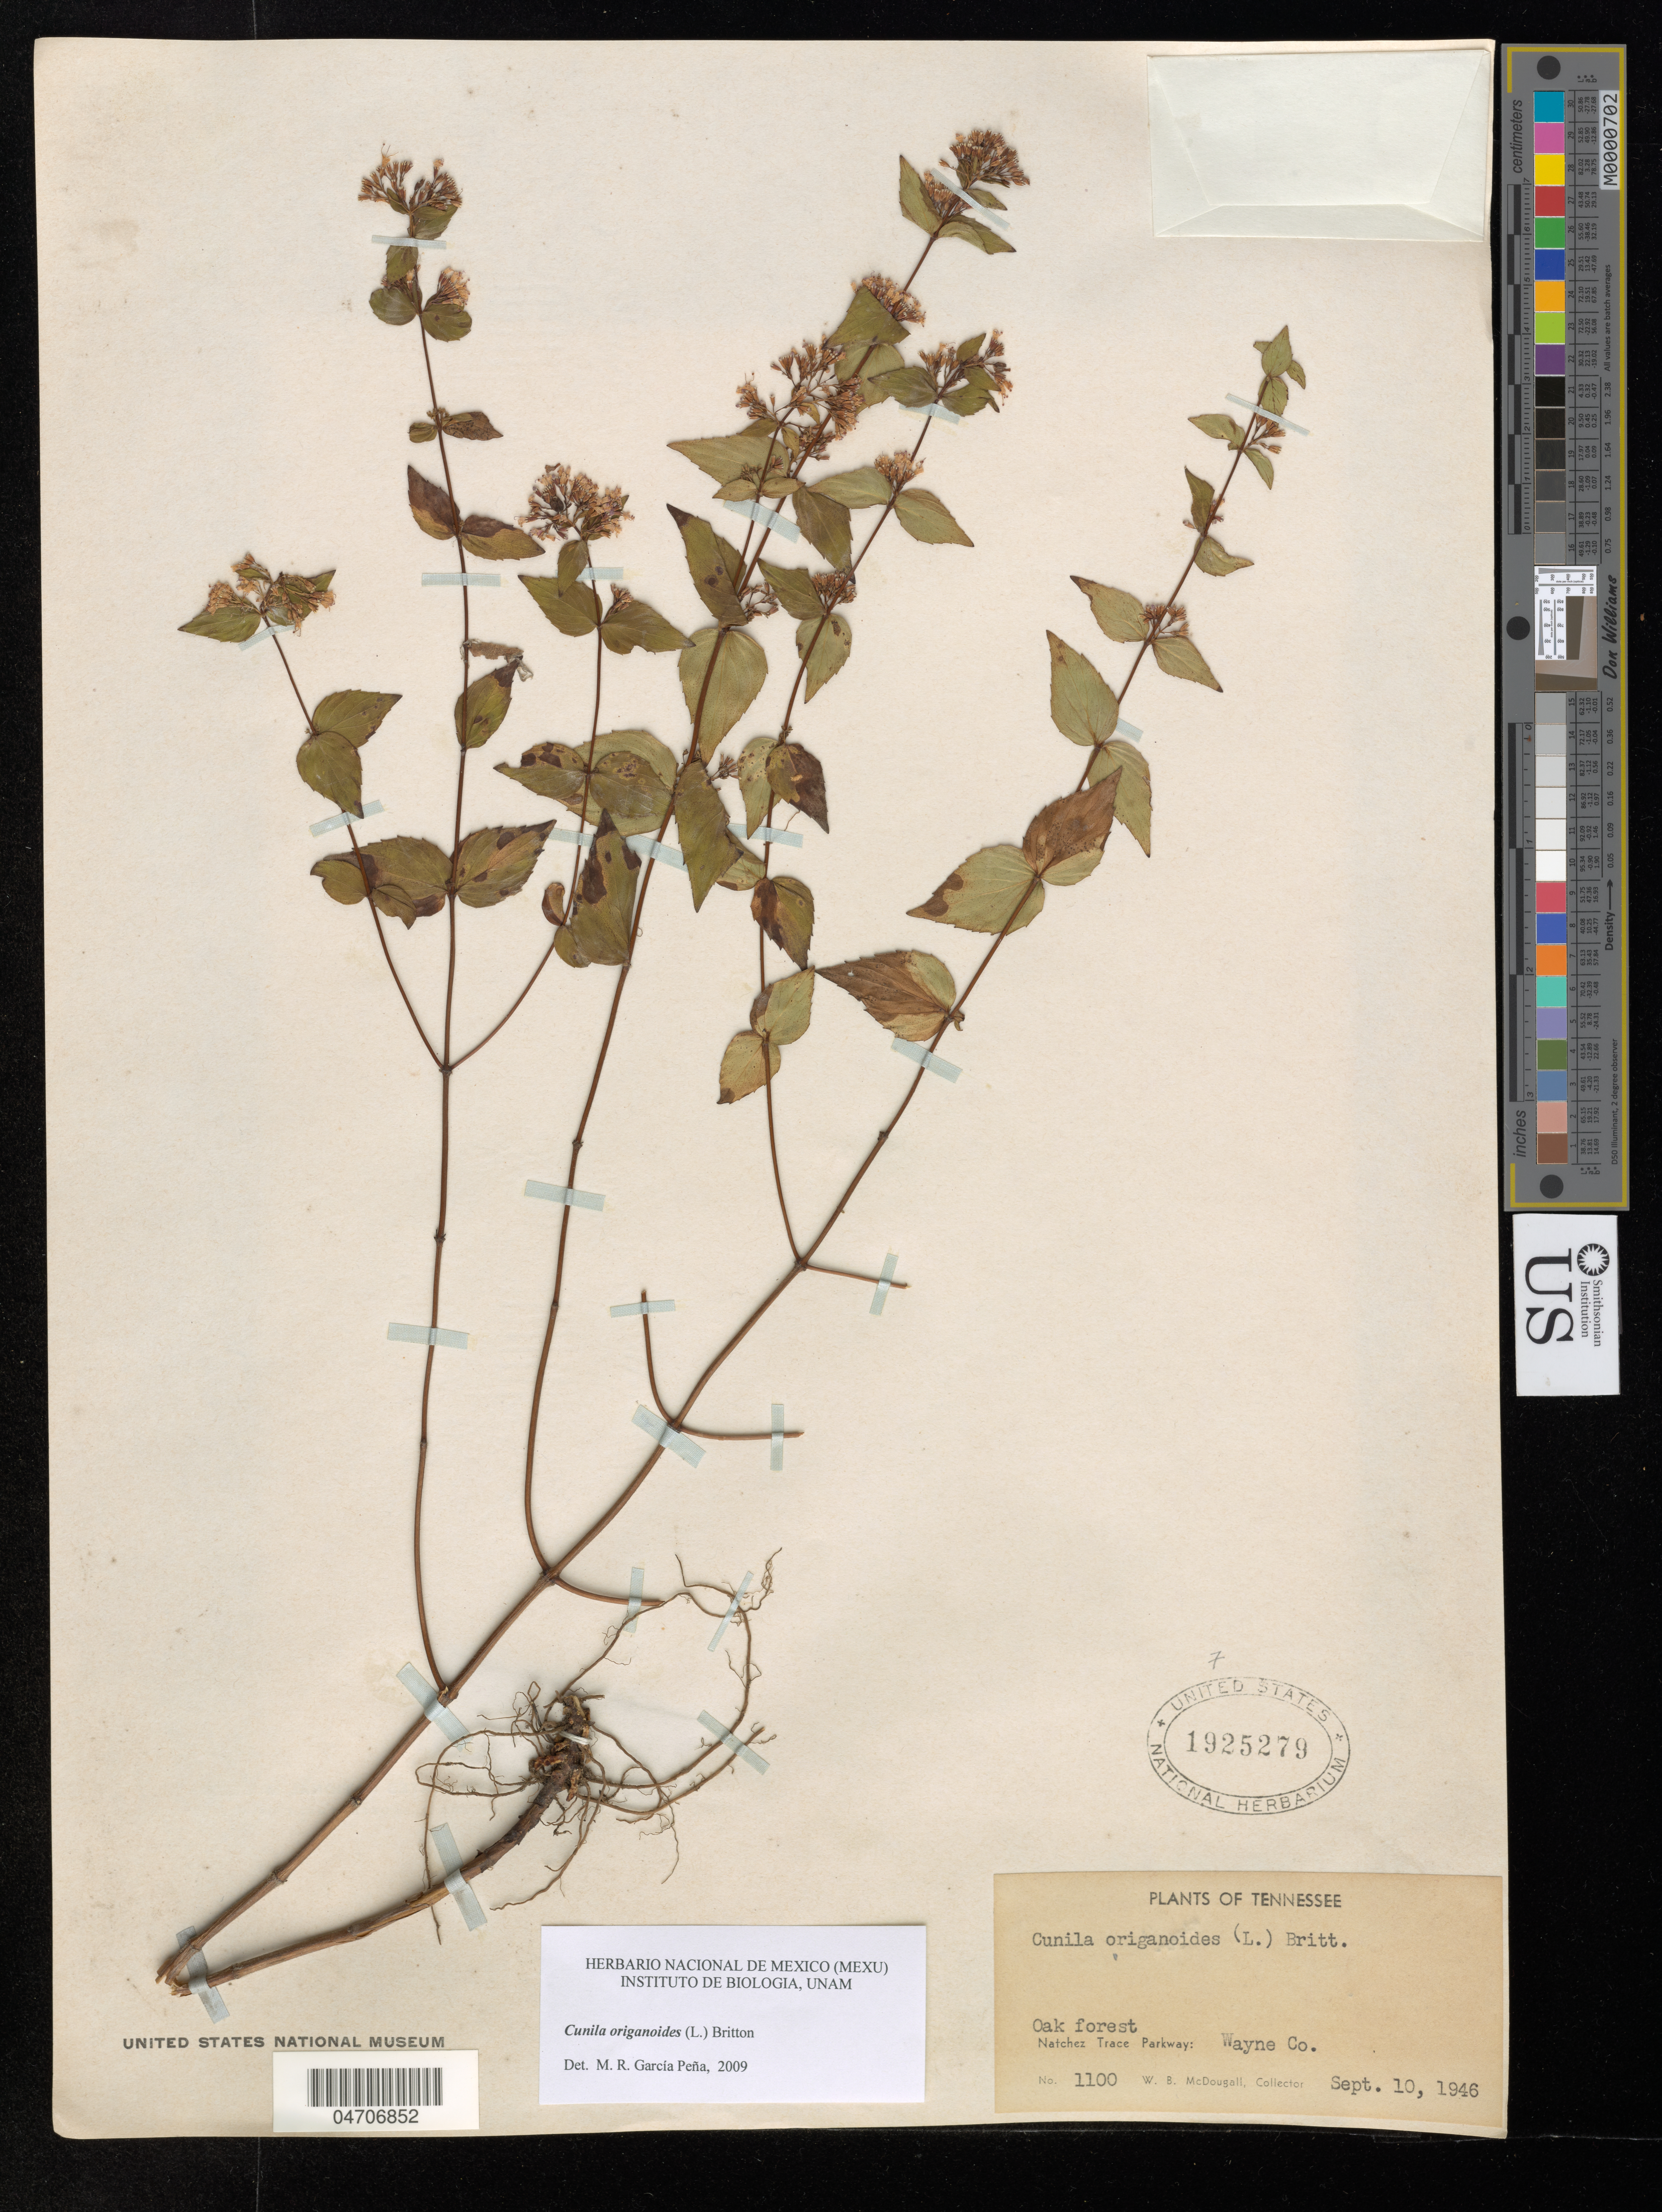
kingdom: Plantae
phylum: Tracheophyta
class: Magnoliopsida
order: Lamiales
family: Lamiaceae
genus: Cunila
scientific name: Cunila origanoides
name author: (L.) Britton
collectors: W. McDougall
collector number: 1100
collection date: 1946-09-10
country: United States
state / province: Tennessee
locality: Oak forest. Natchez Trace Parkway: Wayne Co.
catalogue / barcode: US 1925279